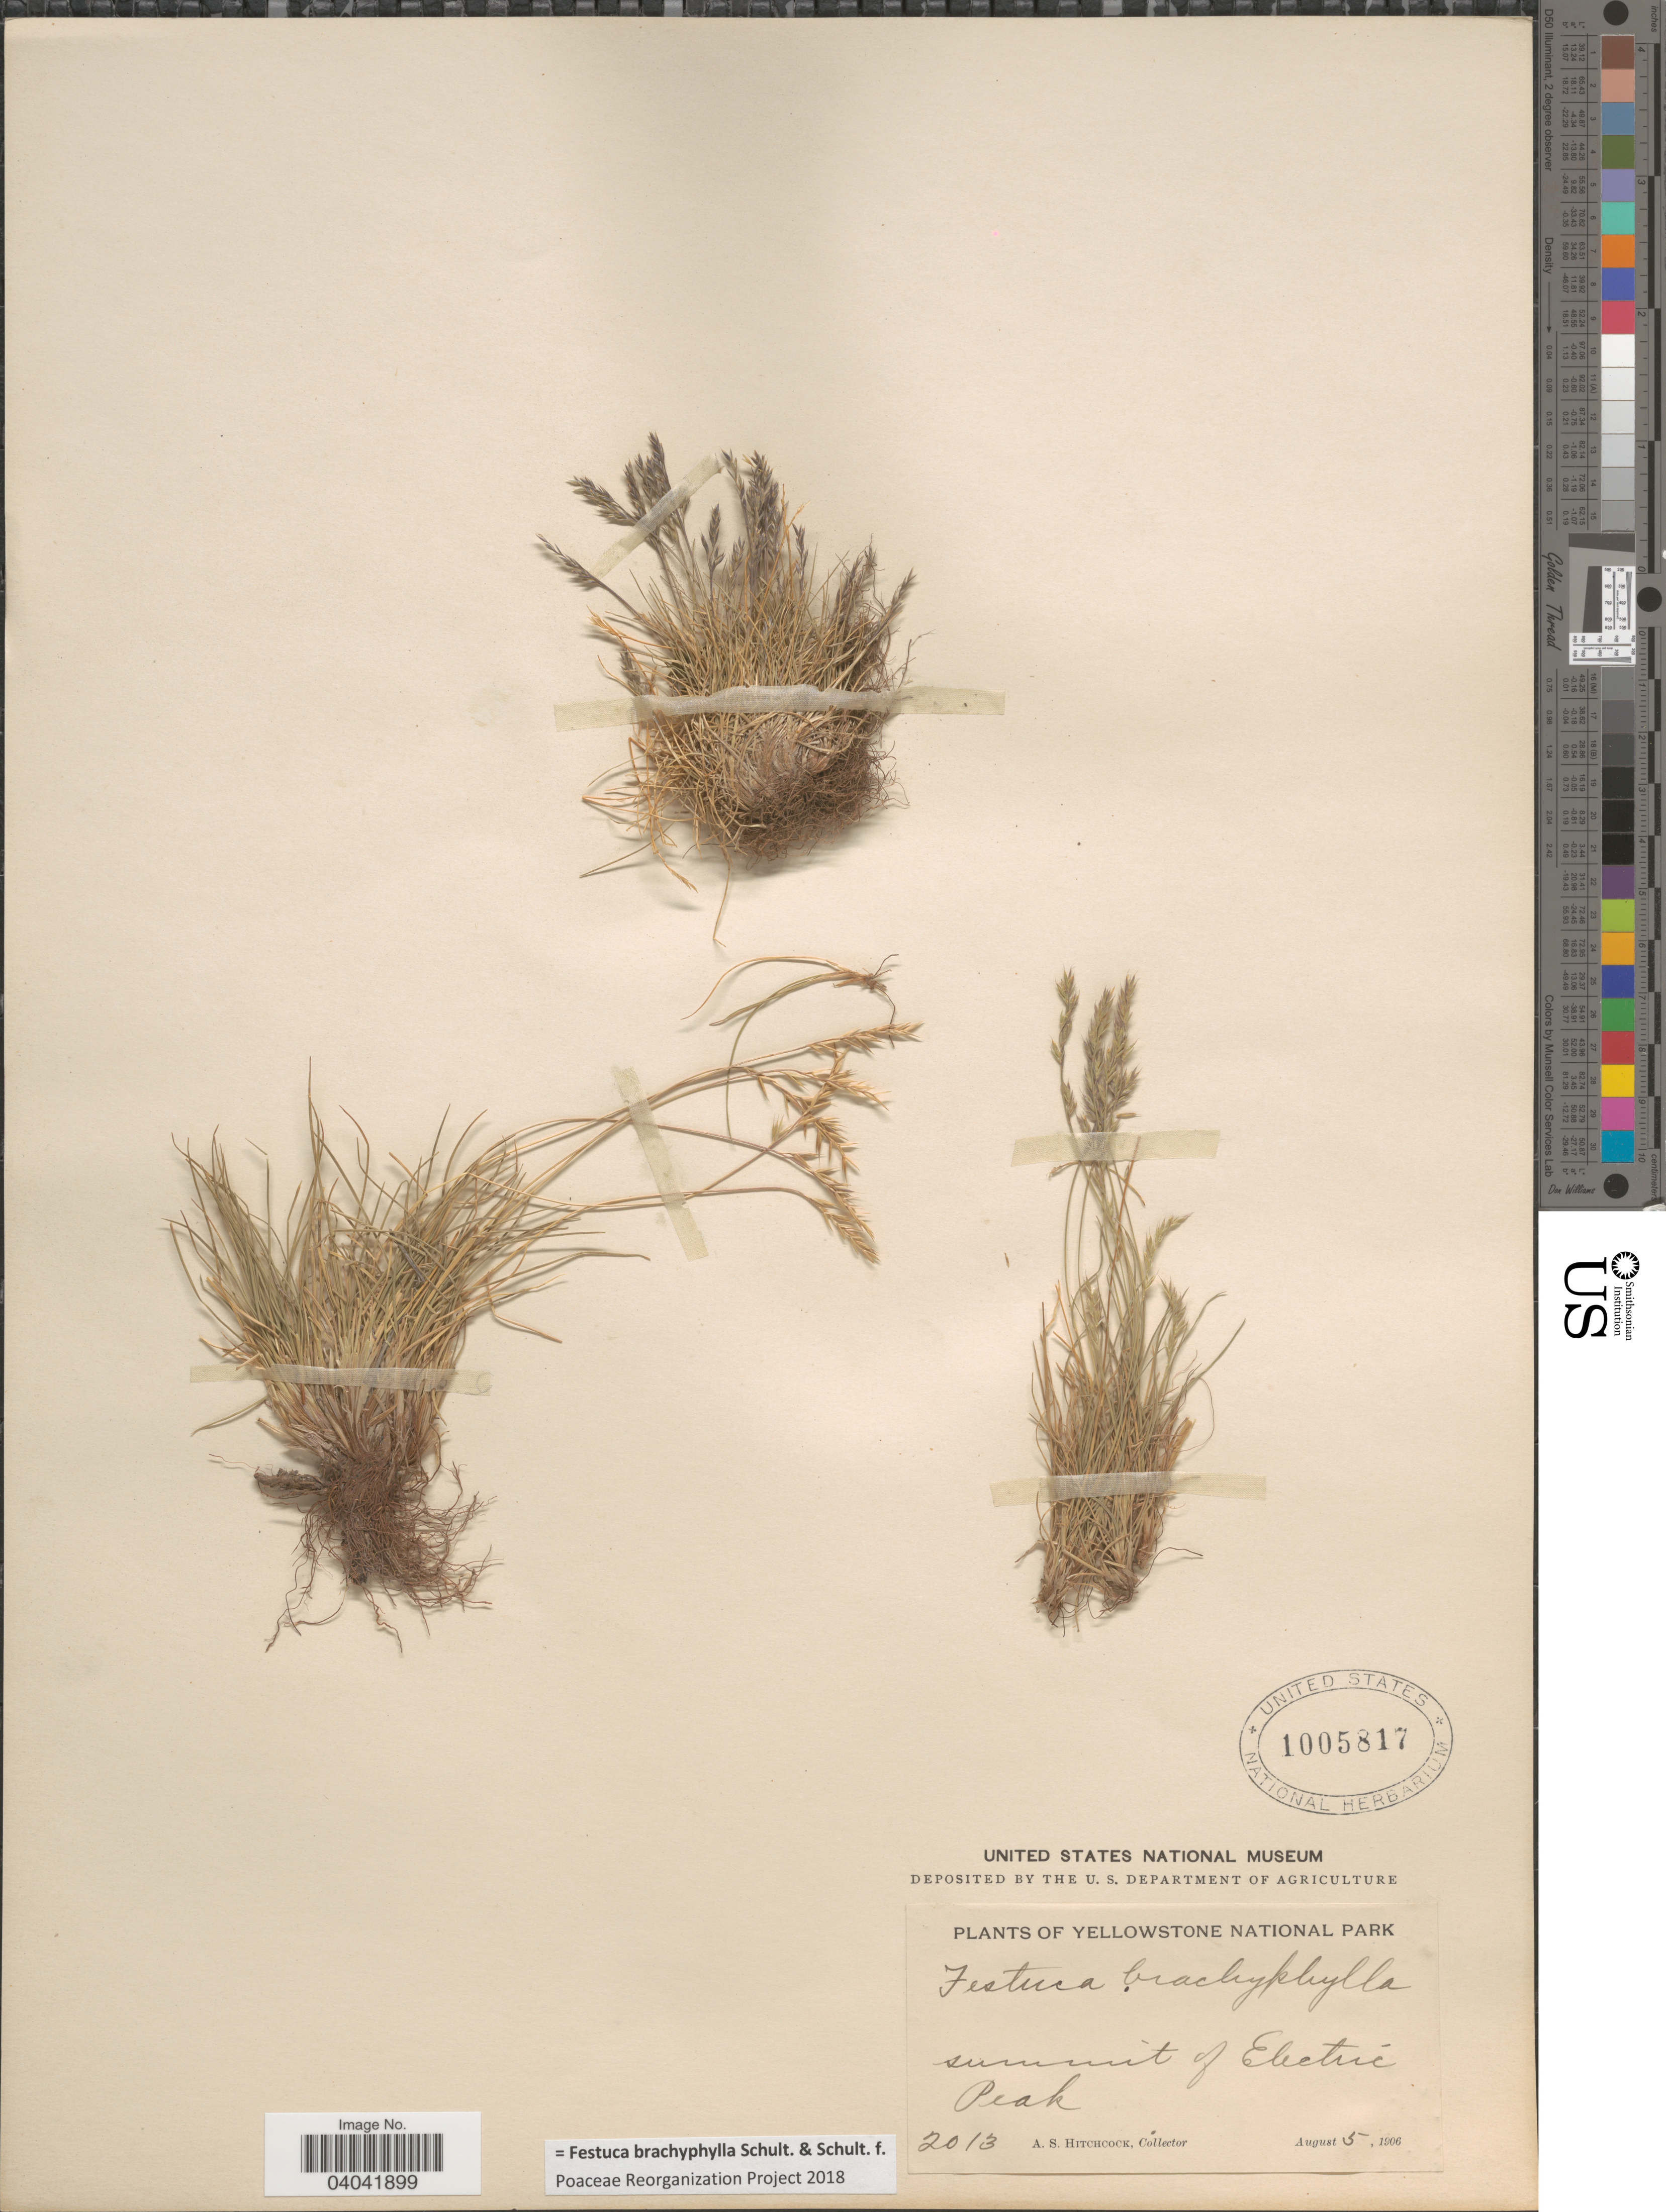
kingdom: Plantae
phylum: Tracheophyta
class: Liliopsida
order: Poales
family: Poaceae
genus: Festuca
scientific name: Festuca brachyphylla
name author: Schult. & Schult. f.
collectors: A. S. Hitchcock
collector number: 2013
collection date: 1906-08-05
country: United States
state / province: Wyoming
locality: Yellowstone National Park. Summit of Electric Peak.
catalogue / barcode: US 1005817